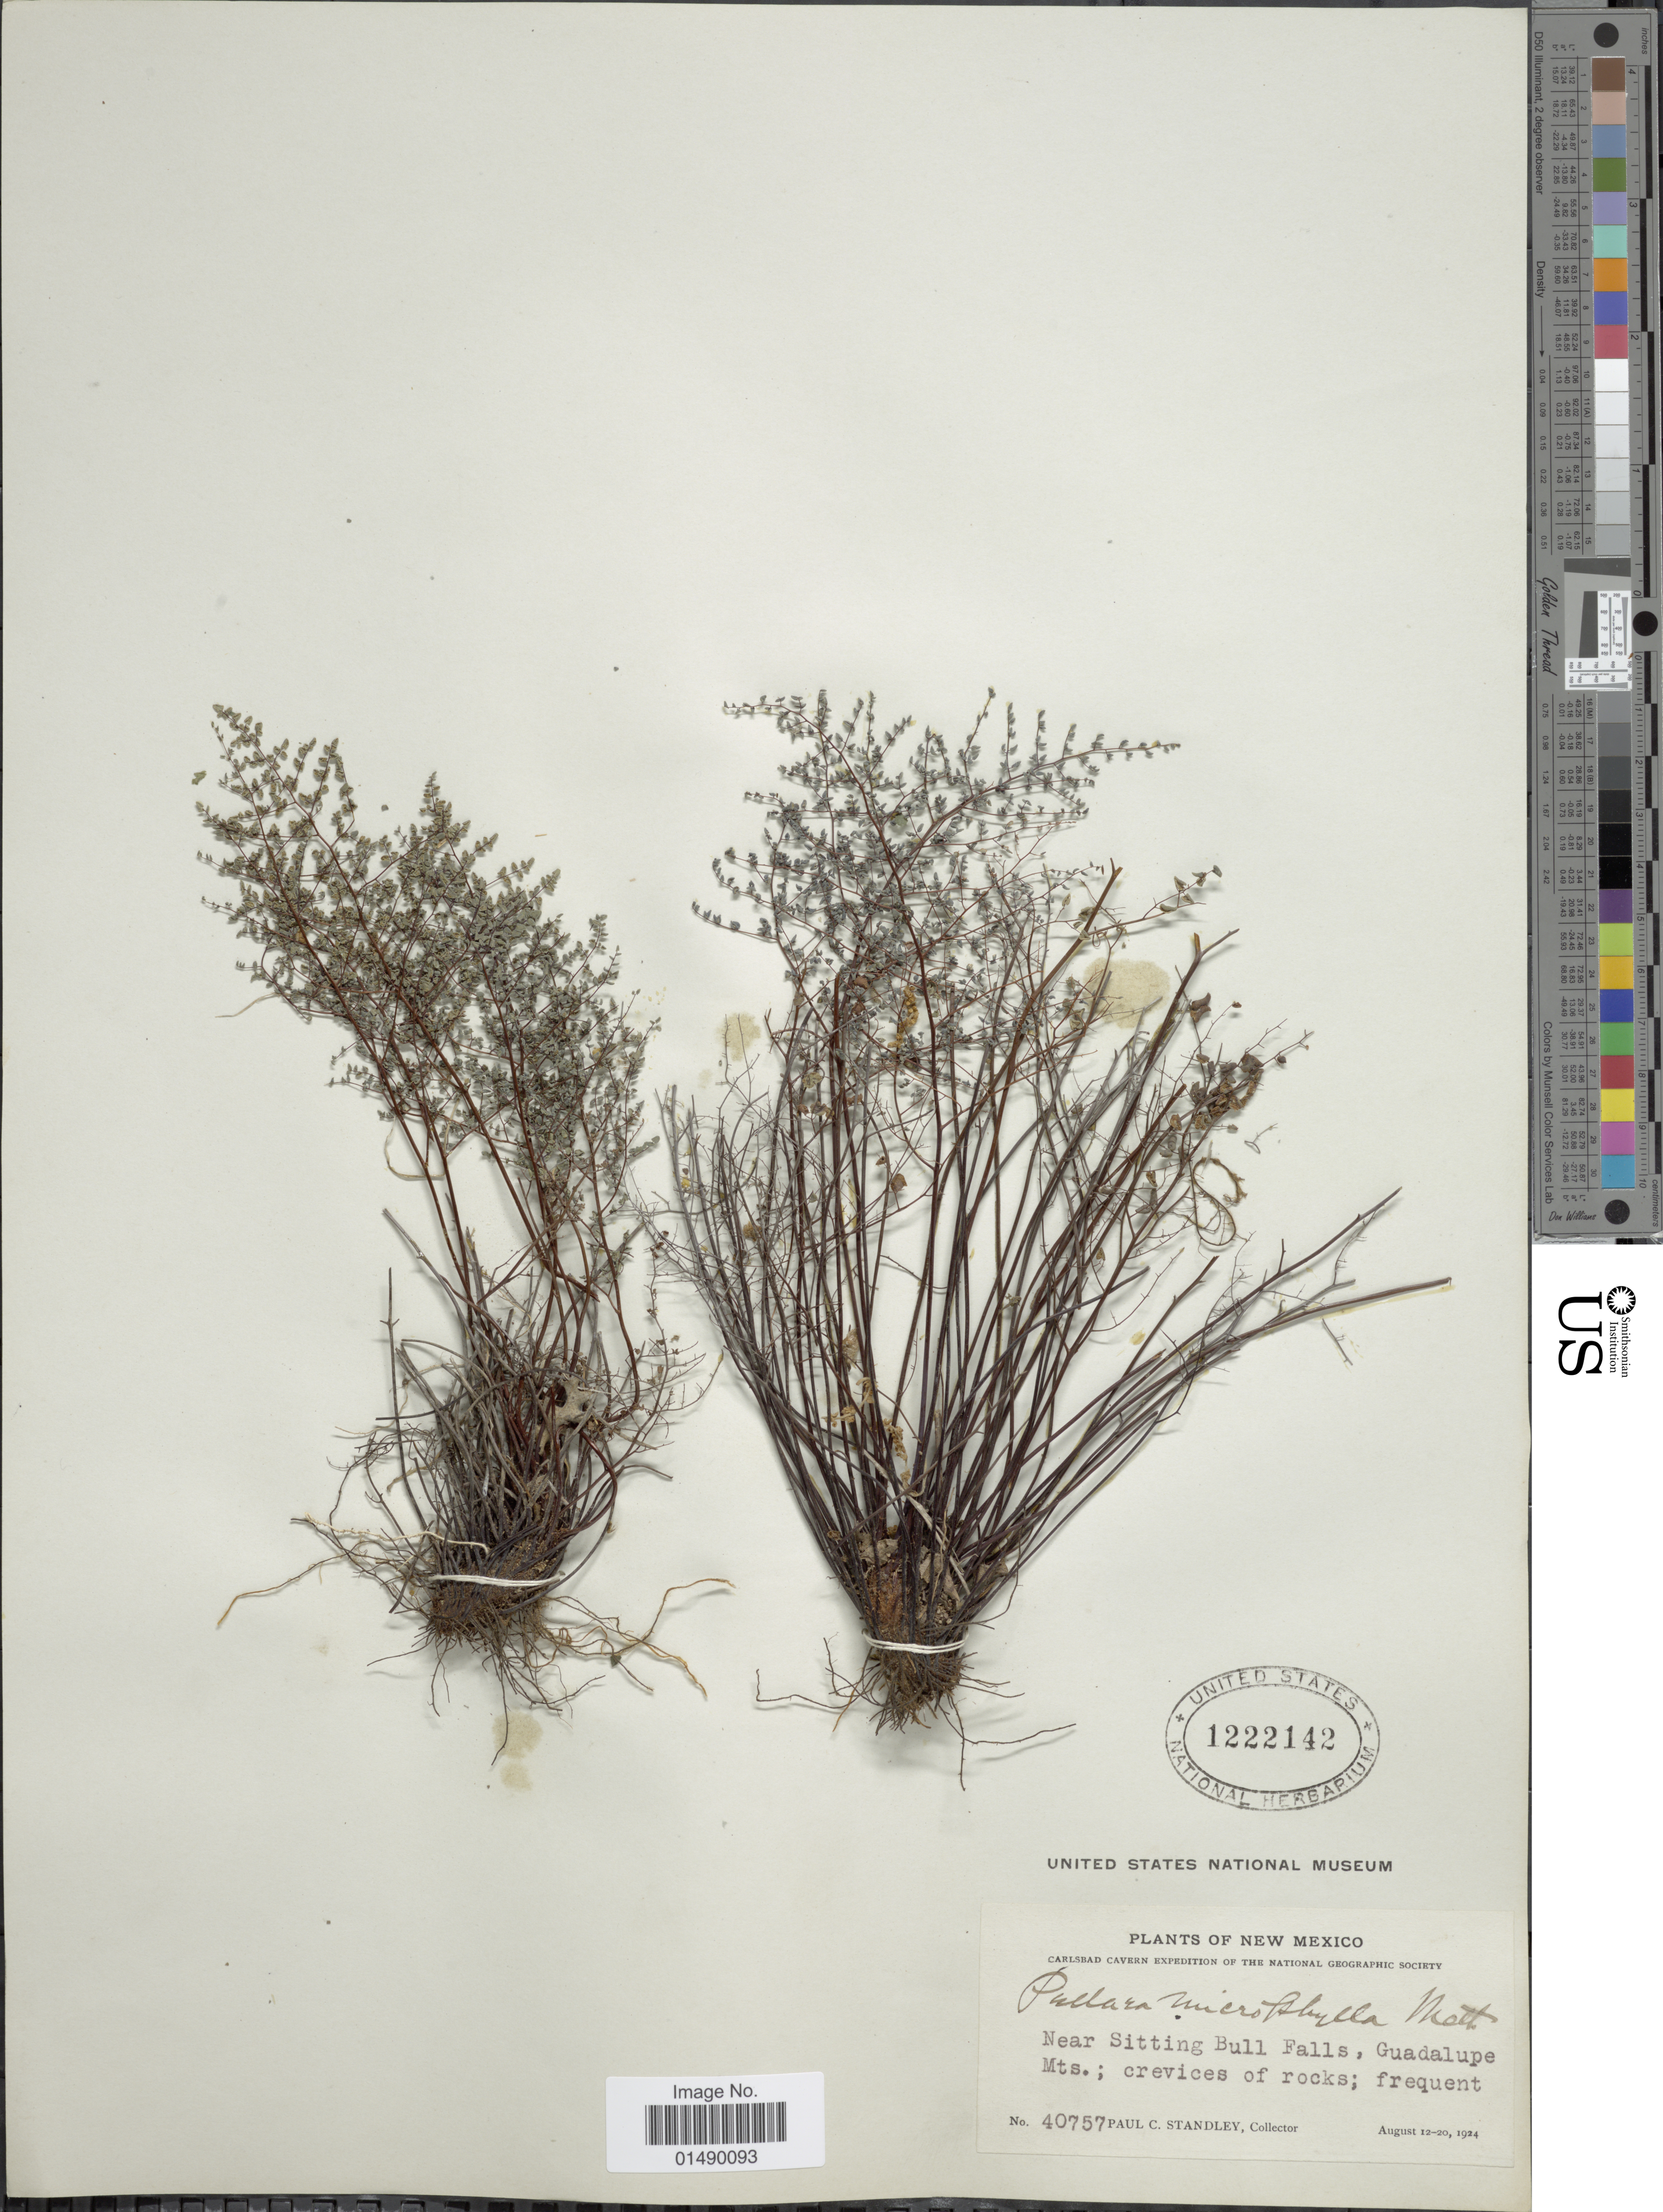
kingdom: Plantae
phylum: Tracheophyta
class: Polypodiopsida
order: Polypodiales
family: Pteridaceae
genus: Argyrochosma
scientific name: Argyrochosma microphylla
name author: (Mett. ex Kuhn) Windham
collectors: P. C. Standley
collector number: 40757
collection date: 1924-08-12/1924-08-20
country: United States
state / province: New Mexico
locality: New Mexico, near Sitting Bull Falls, Guadalupe Mts.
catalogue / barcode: US 1222142